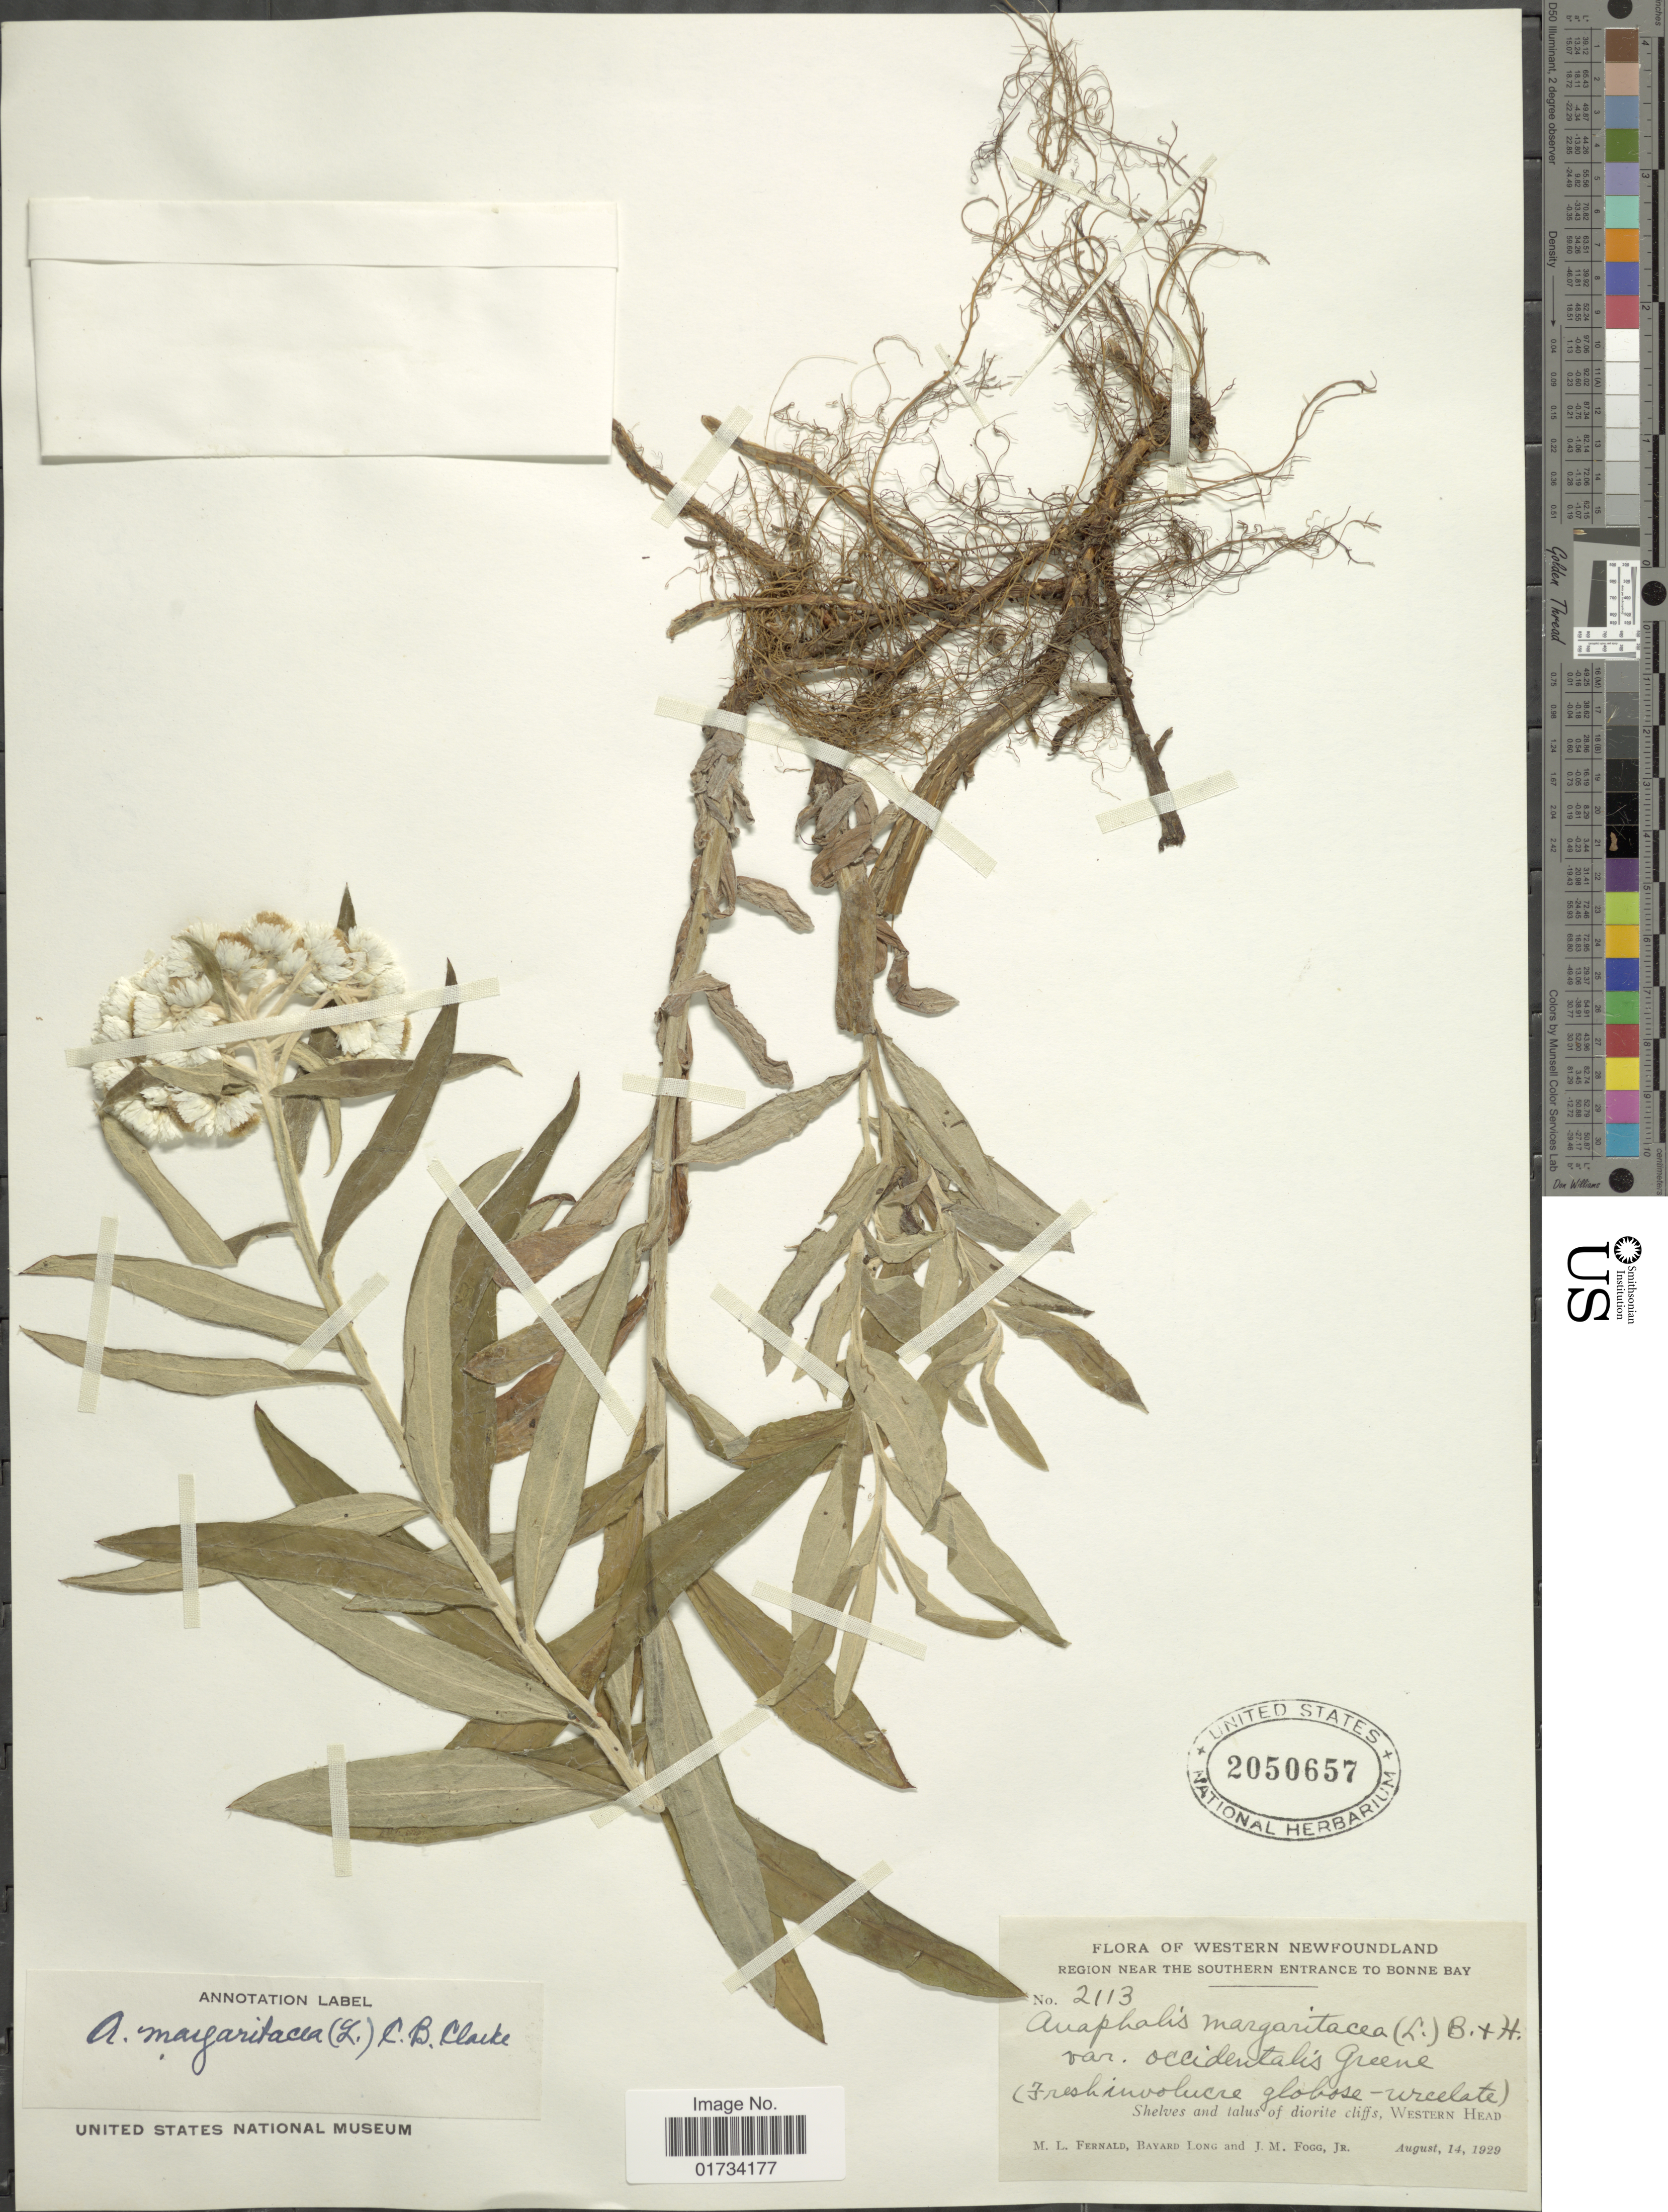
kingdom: Plantae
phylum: Tracheophyta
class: Magnoliopsida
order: Asterales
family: Asteraceae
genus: Anaphalis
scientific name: Anaphalis margaritacea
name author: (L.) Benth. & Hook. f.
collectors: M. L. Fernald, B. Long & J. Fogg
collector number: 2113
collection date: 1929-08-14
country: Canada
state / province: Newfoundland and Labrador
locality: Region near the Southern Entrance to Bonnie Bay, Western Head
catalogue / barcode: US 2050657